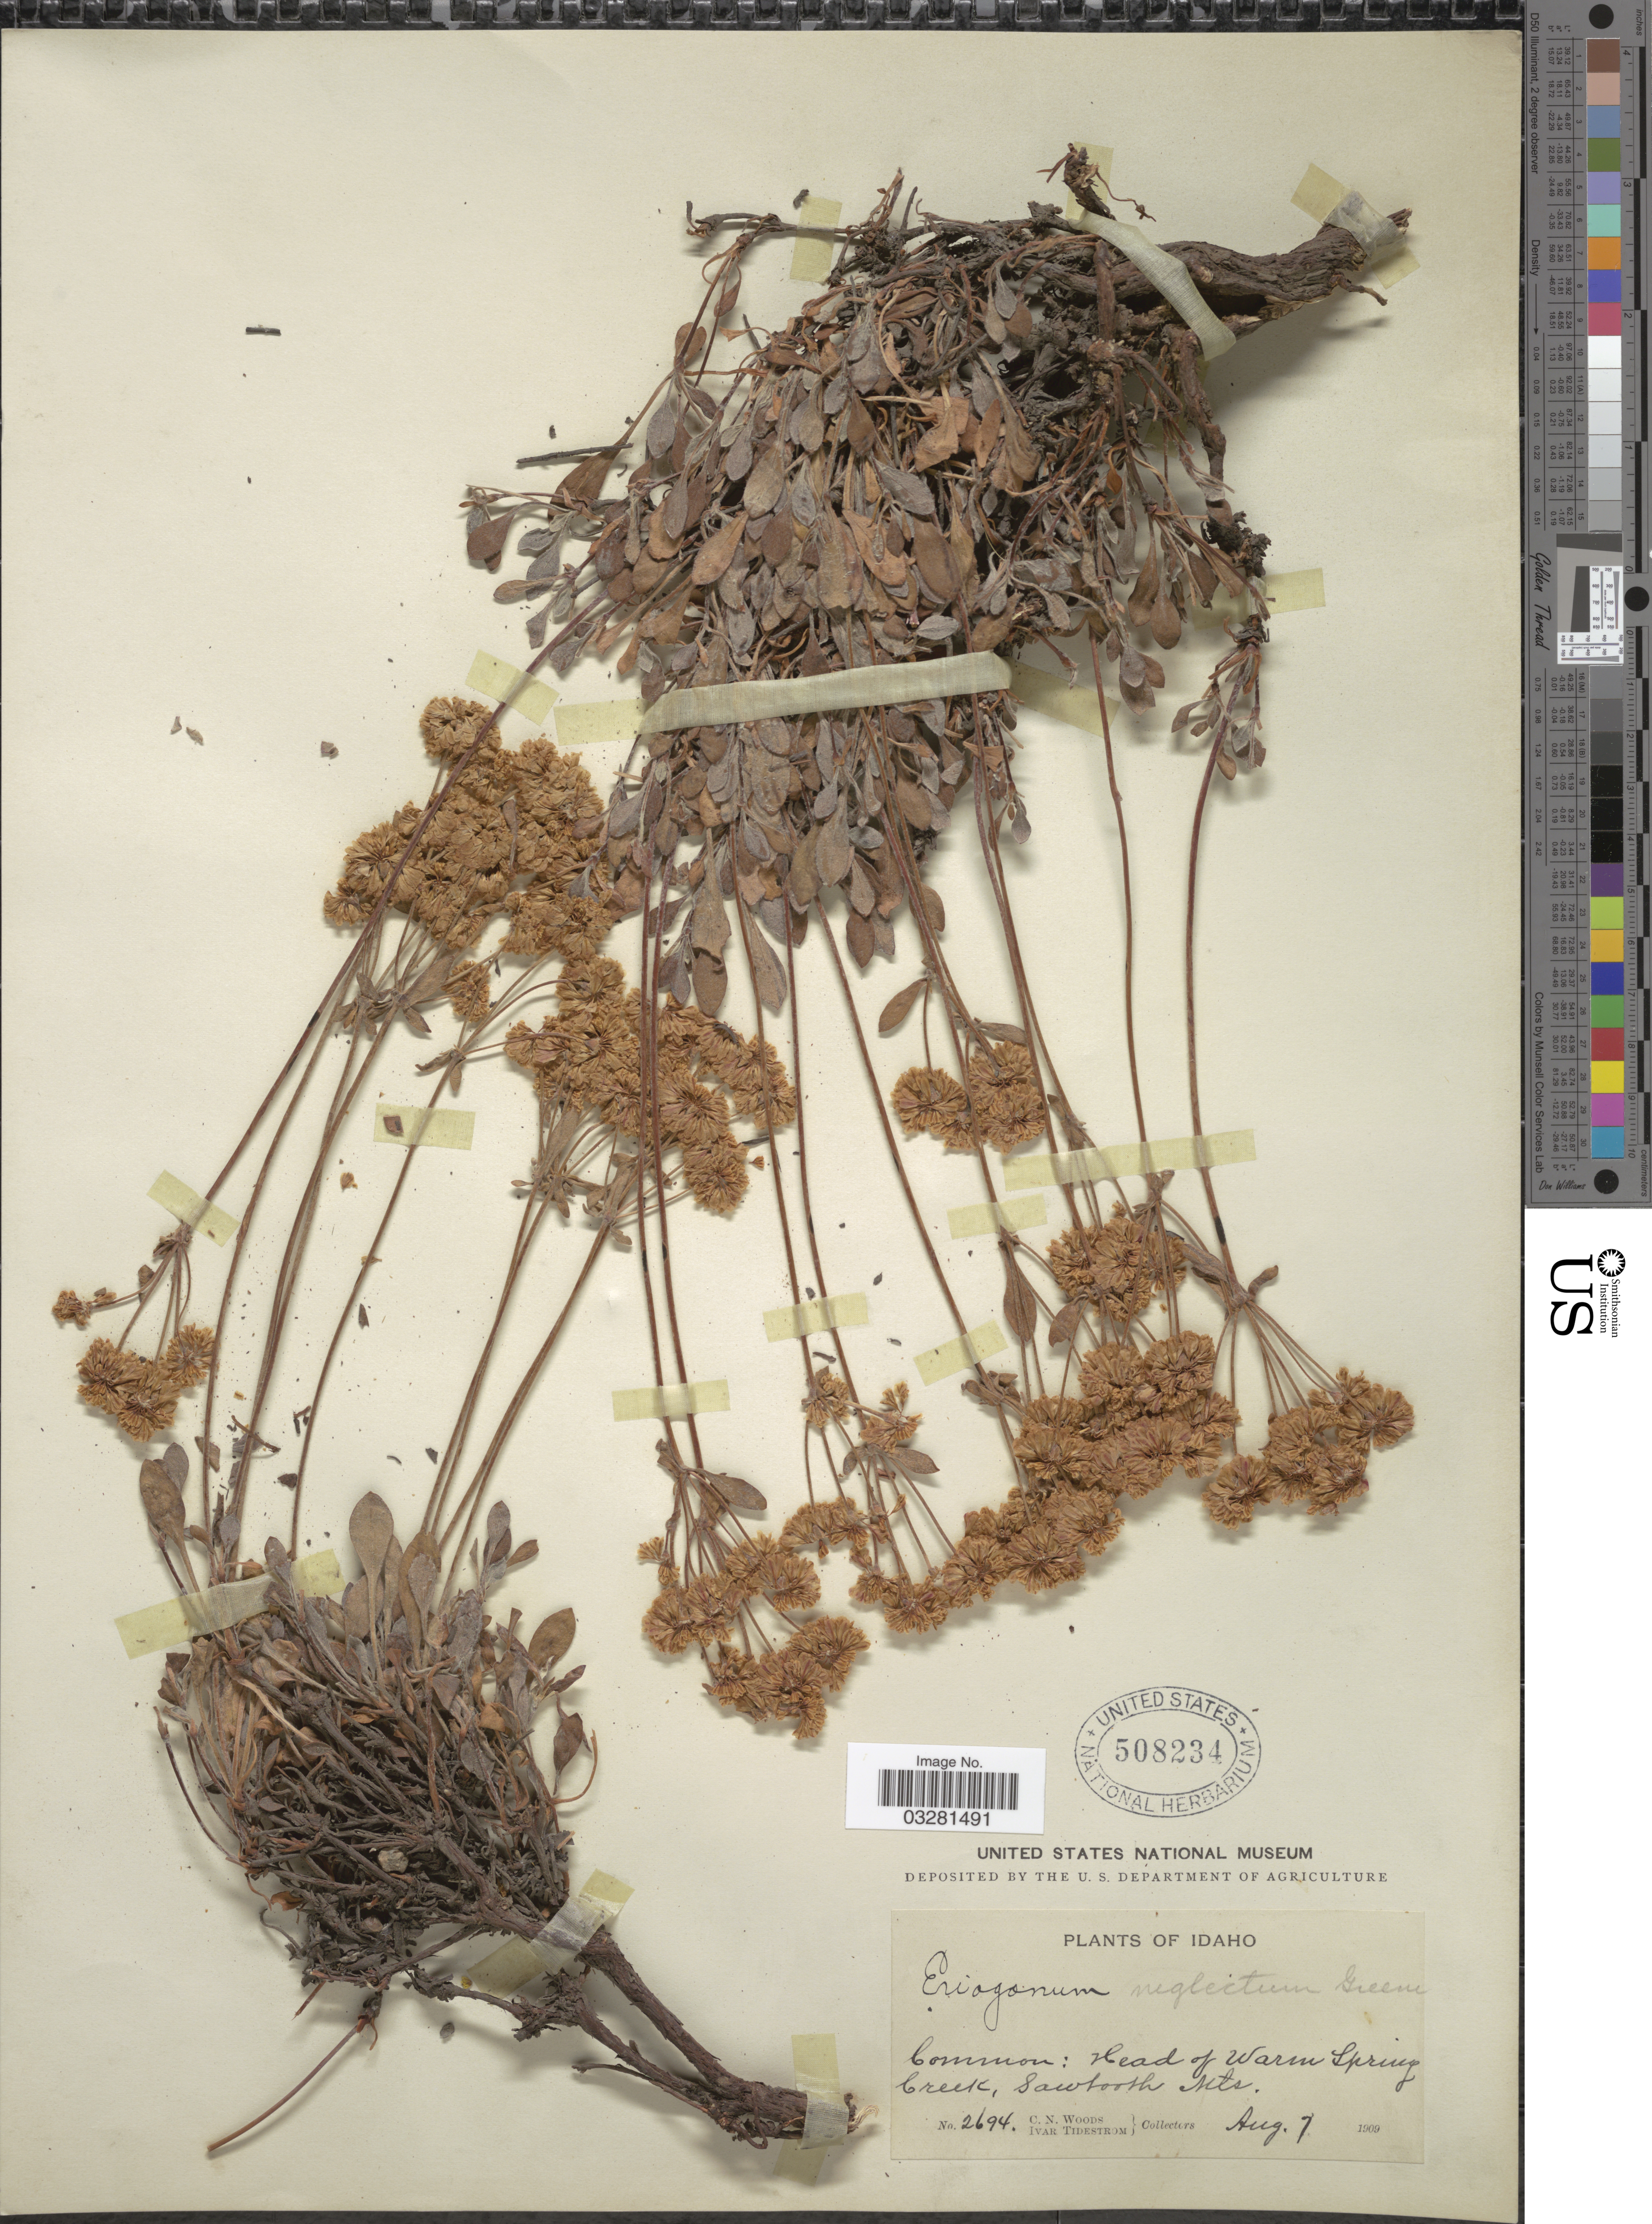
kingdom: Plantae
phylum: Tracheophyta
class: Magnoliopsida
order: Caryophyllales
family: Polygonaceae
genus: Eriogonum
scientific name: Eriogonum umbellatum var. aridum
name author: (S.W. Greene) C.L. Hitchc.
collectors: C. Woods & I. F. Tidestrom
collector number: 2694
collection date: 1909-08-07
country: United States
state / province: Idaho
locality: Head of Warm Spring Creek, Sawtooth Mts.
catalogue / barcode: US 508234